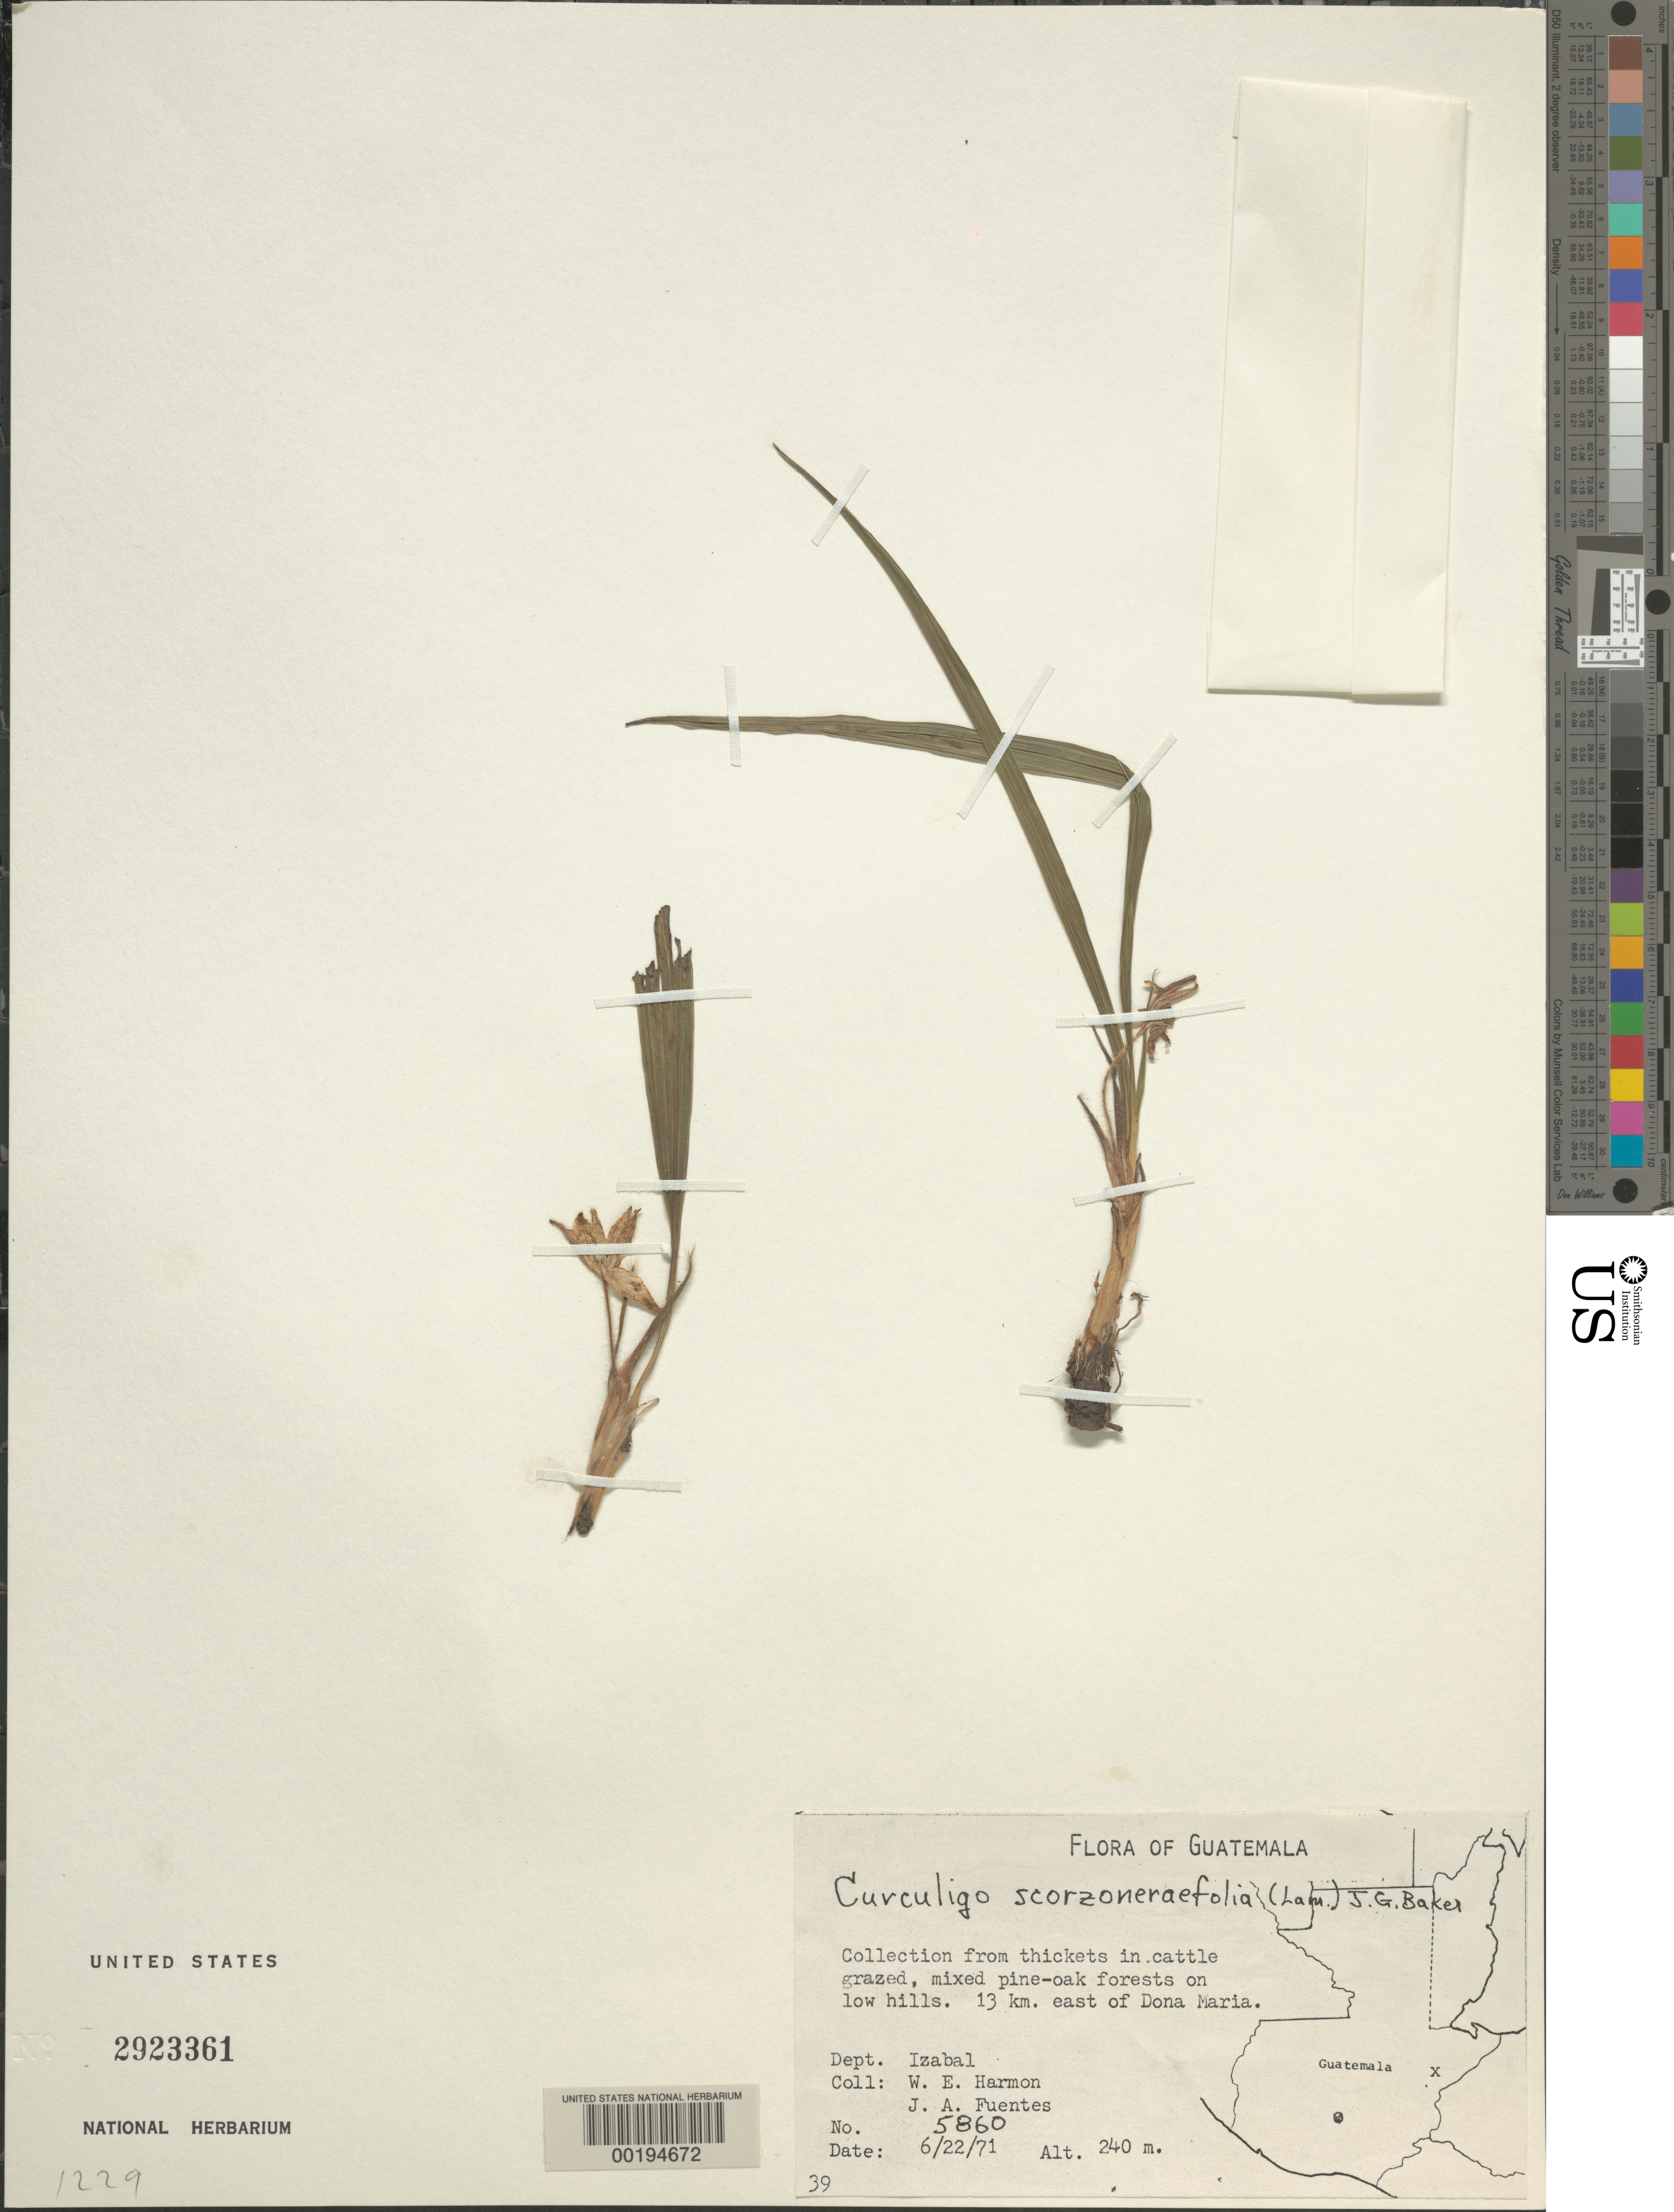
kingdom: Plantae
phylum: Tracheophyta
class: Liliopsida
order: Asparagales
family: Hypoxidaceae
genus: Curculigo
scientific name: Curculigo scorzonerifolia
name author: (Lam.) Baker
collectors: W. E. Harmon & J. Fuentes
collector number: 5860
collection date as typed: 22 Jun 1971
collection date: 1971-06-22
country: Guatemala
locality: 13 km E of dona maria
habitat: Thickets in cattle grazed, mixed pine-oak forests on low hills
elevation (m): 240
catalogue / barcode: US 2923361